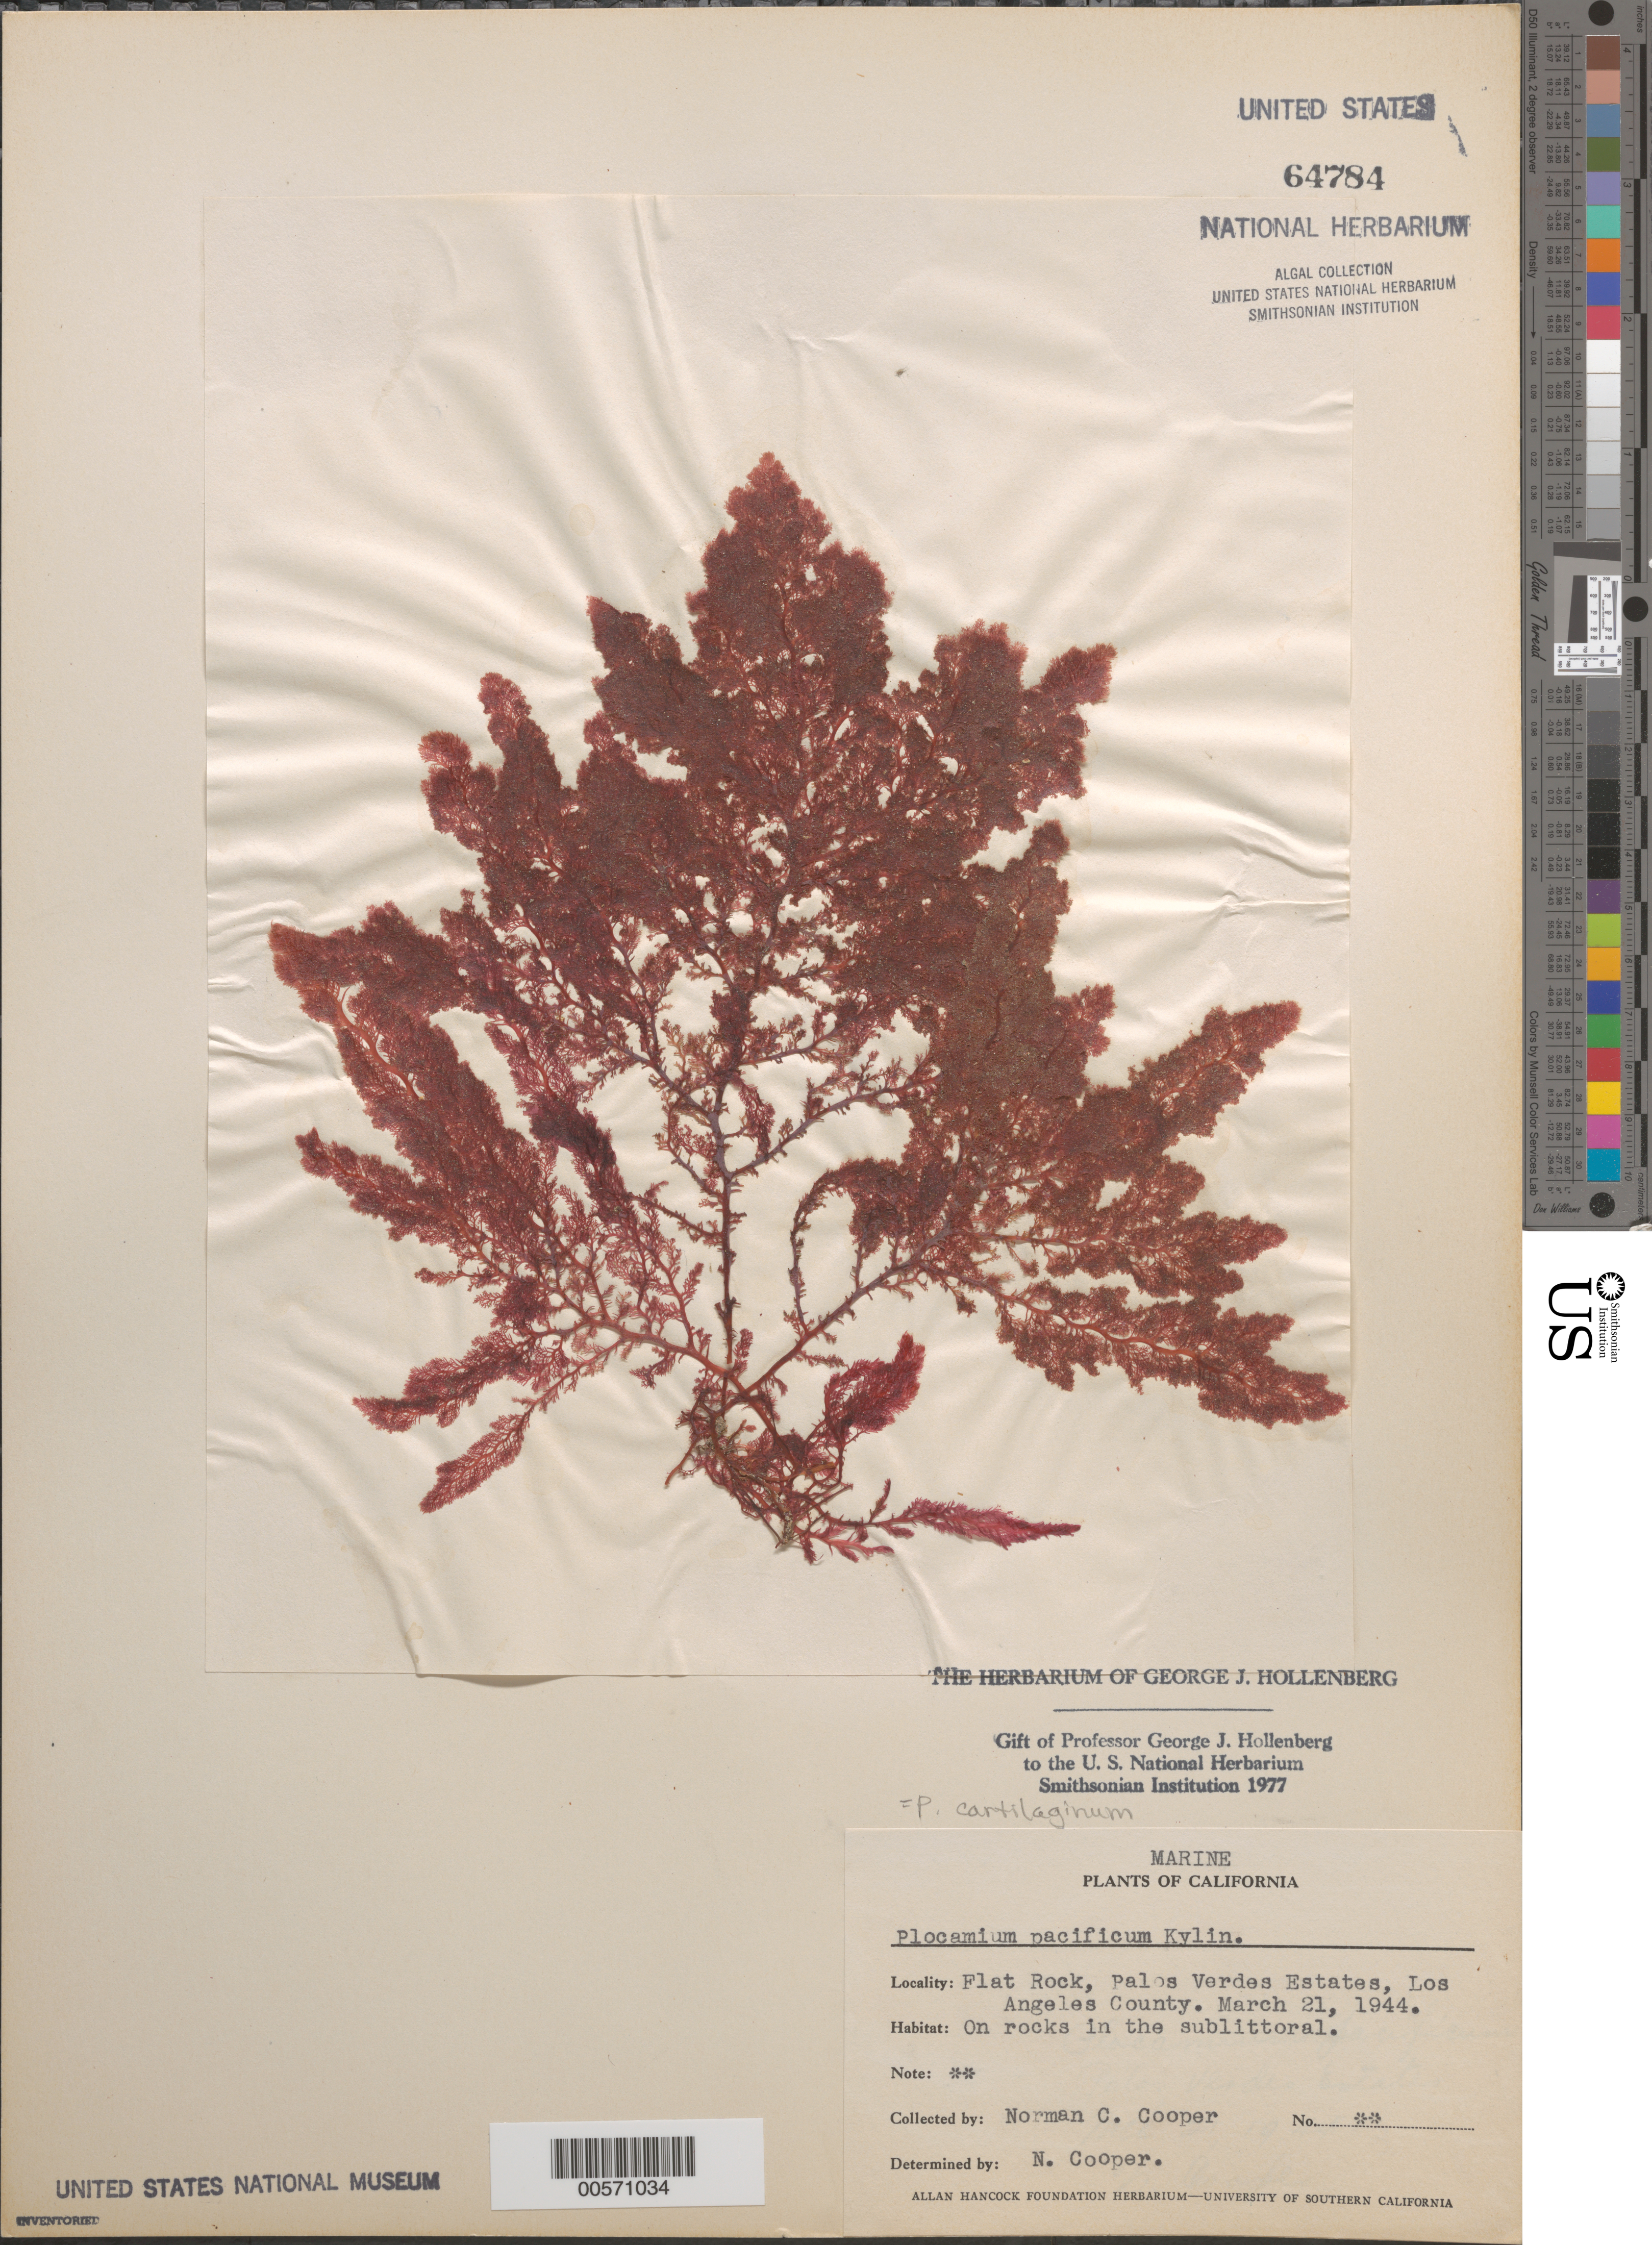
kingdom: Plantae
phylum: Rhodophyta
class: Florideophyceae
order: Plocamiales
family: Plocamiaceae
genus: Plocamium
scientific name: Plocamium cartilagineum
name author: (L.) P.S. Dixon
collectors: N. Cooper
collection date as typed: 21 Mar 1944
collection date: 1944-03-21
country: United States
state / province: California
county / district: Los Angeles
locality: Flat Rock, Palos Verdes Estates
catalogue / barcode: US 64784